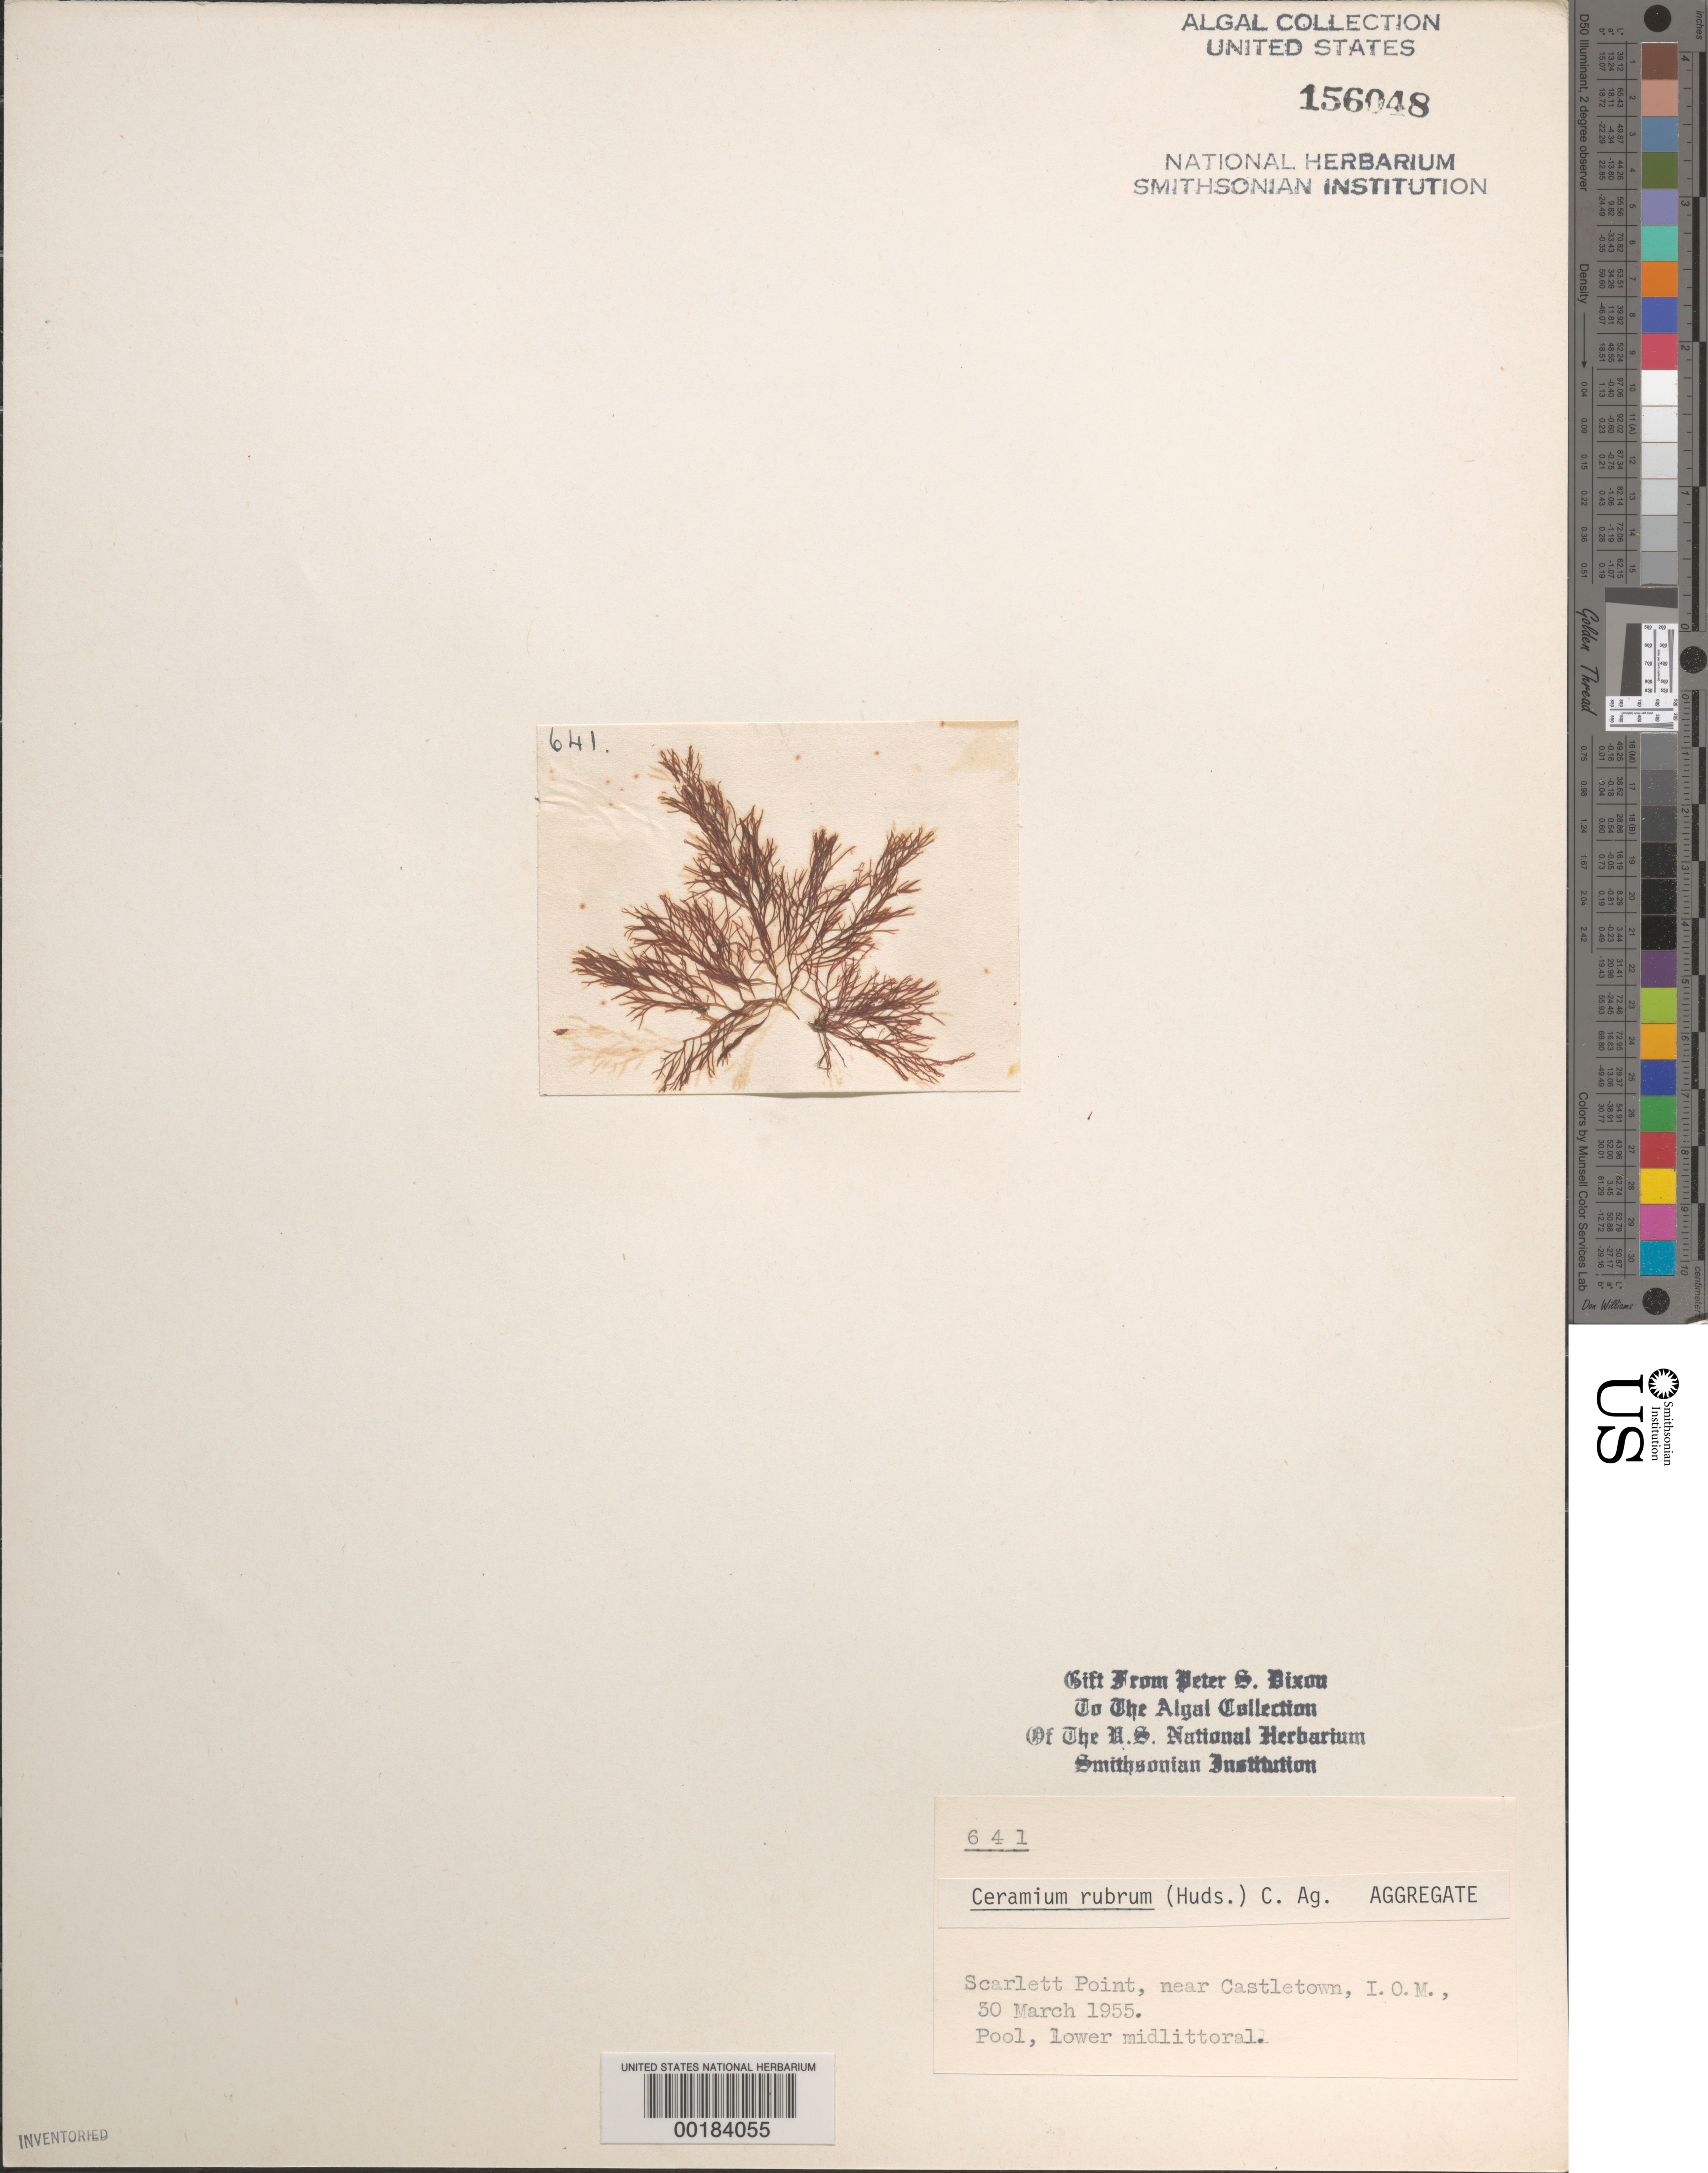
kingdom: Plantae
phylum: Rhodophyta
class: Florideophyceae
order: Ceramiales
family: Ceramiaceae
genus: Ceramium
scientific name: Ceramium rubrum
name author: C. Agardh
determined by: Dixon, P. S.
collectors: P. S. Dixon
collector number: PSD 641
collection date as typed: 30 Mar 1955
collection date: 1955-03-30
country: United Kingdom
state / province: England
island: Isle of Man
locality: Scarlett Point, near Castletown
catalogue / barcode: US 156048